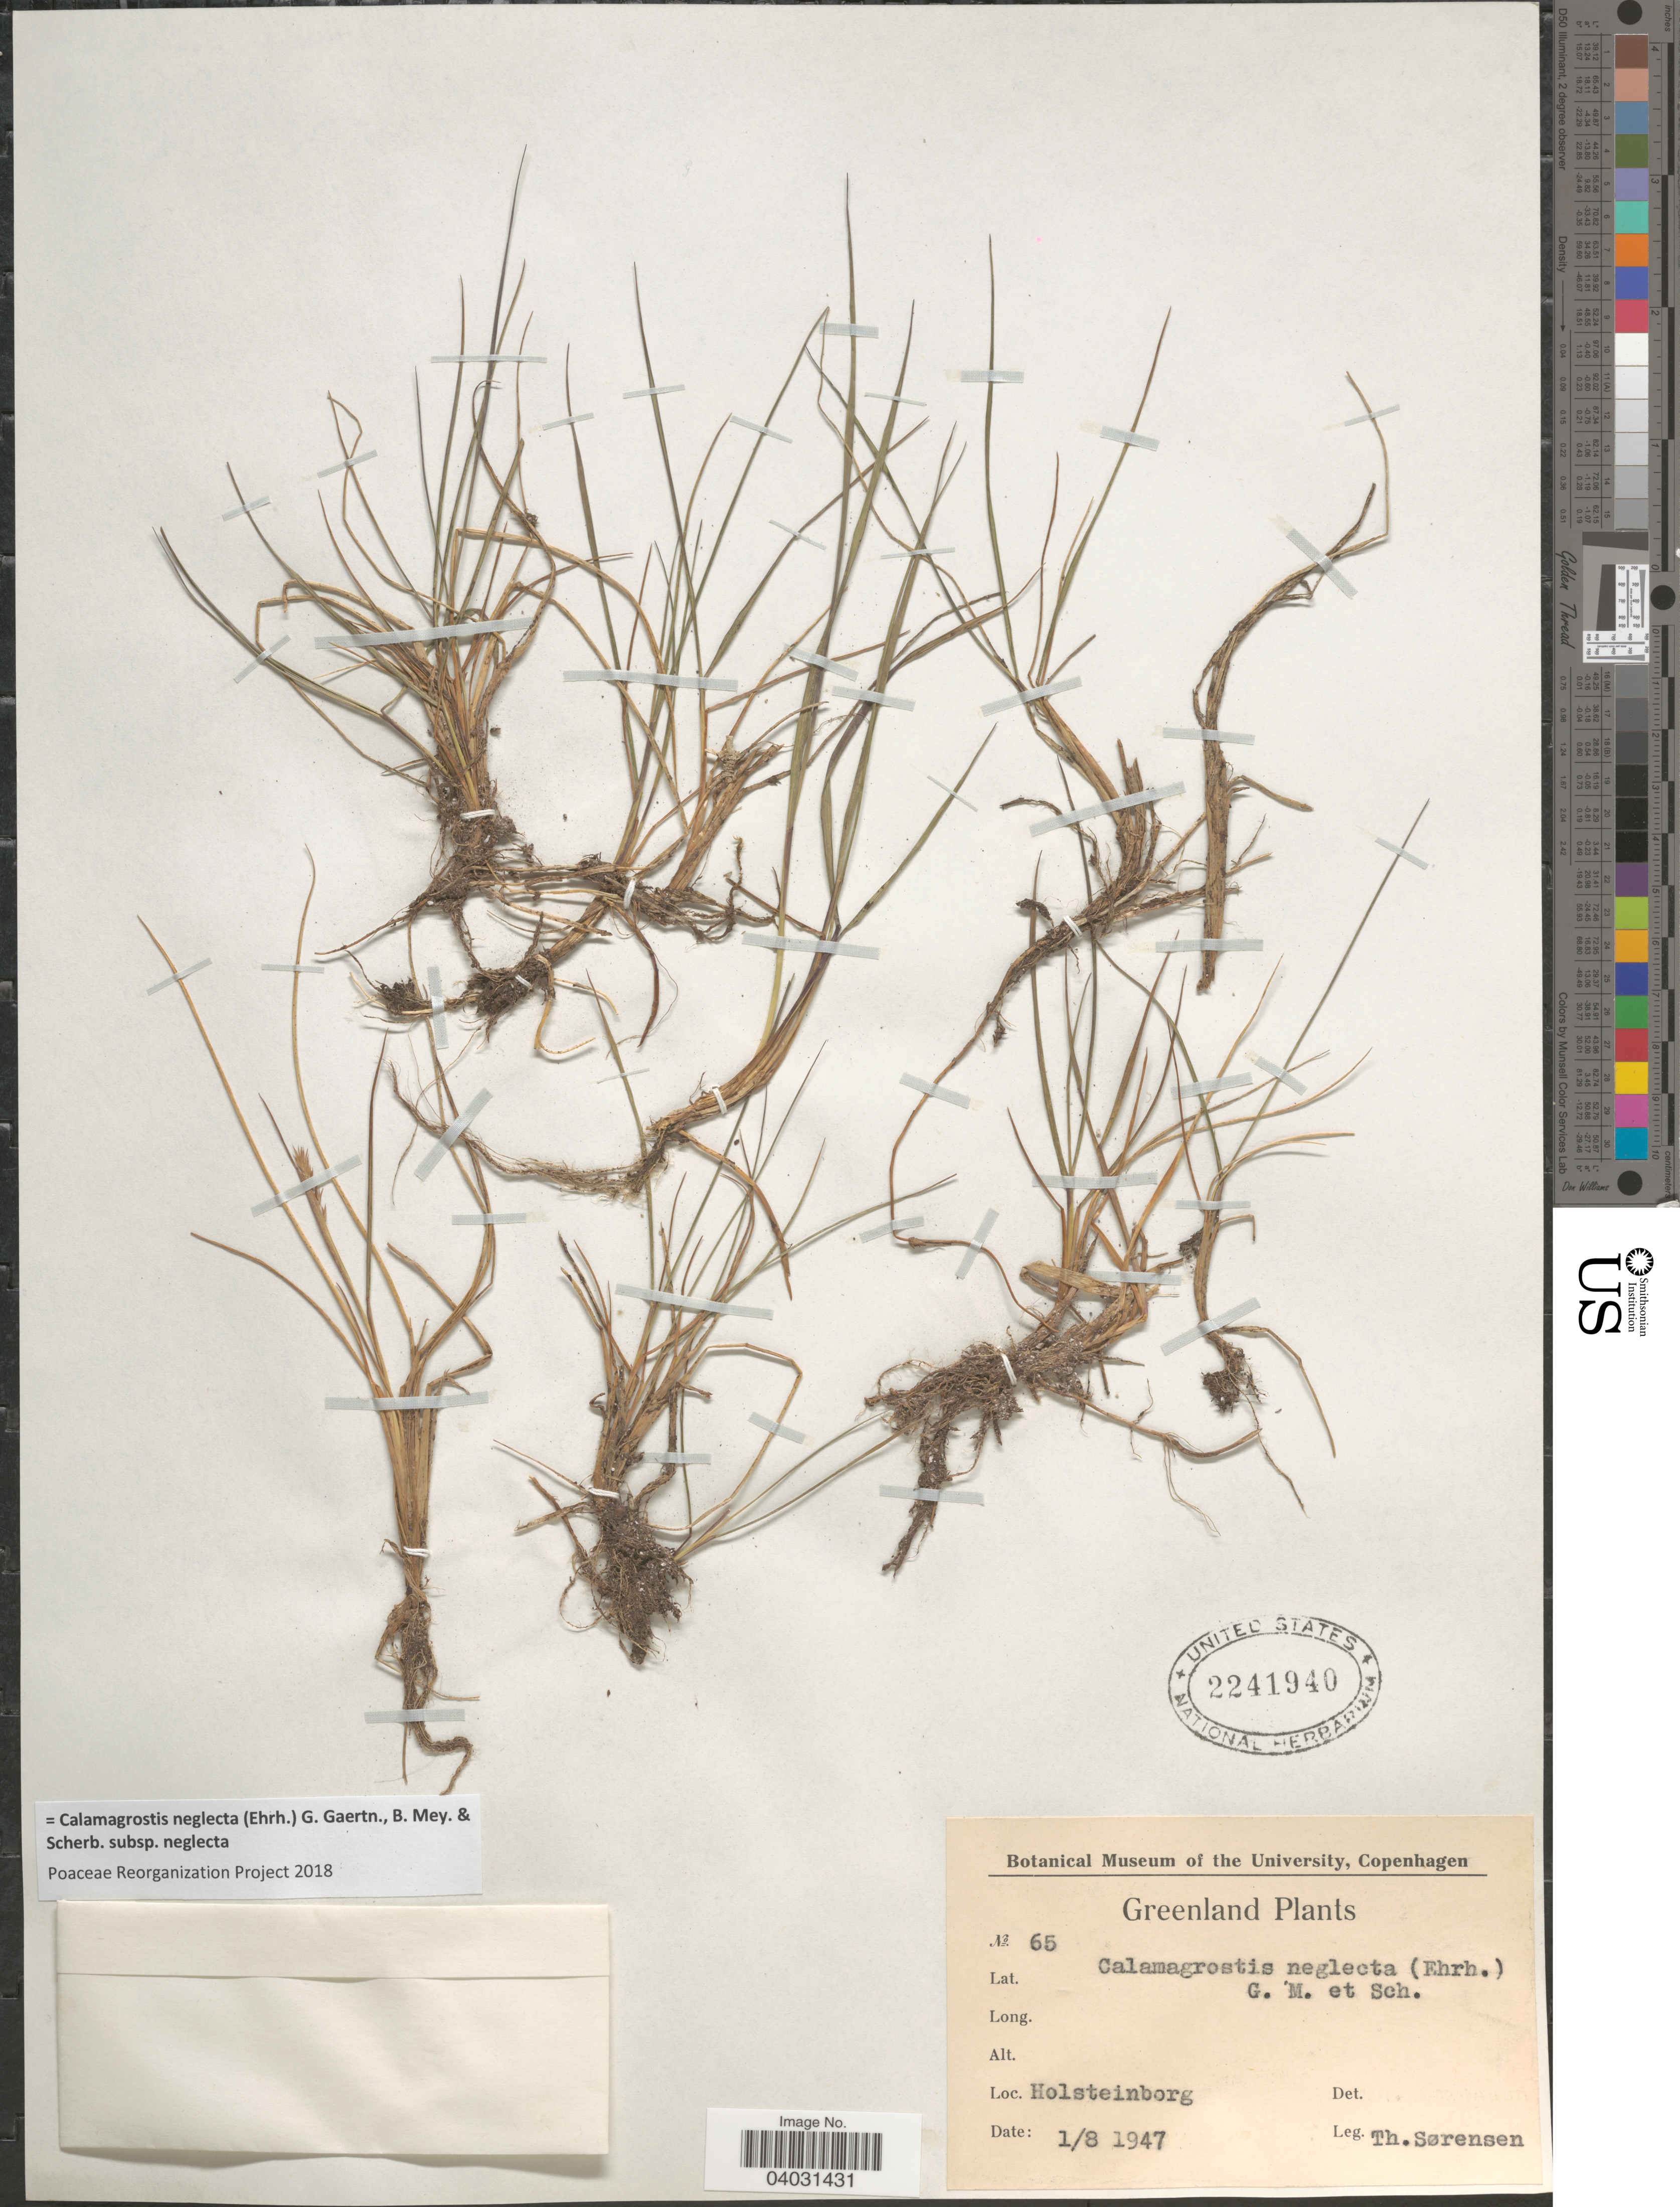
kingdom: Plantae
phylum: Tracheophyta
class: Liliopsida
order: Poales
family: Poaceae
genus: Calamagrostis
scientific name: Calamagrostis neglecta subsp. neglecta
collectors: T. Sorensen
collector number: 65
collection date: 1947-08-01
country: Greenland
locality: Holsteinborg.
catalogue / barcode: US 2241940